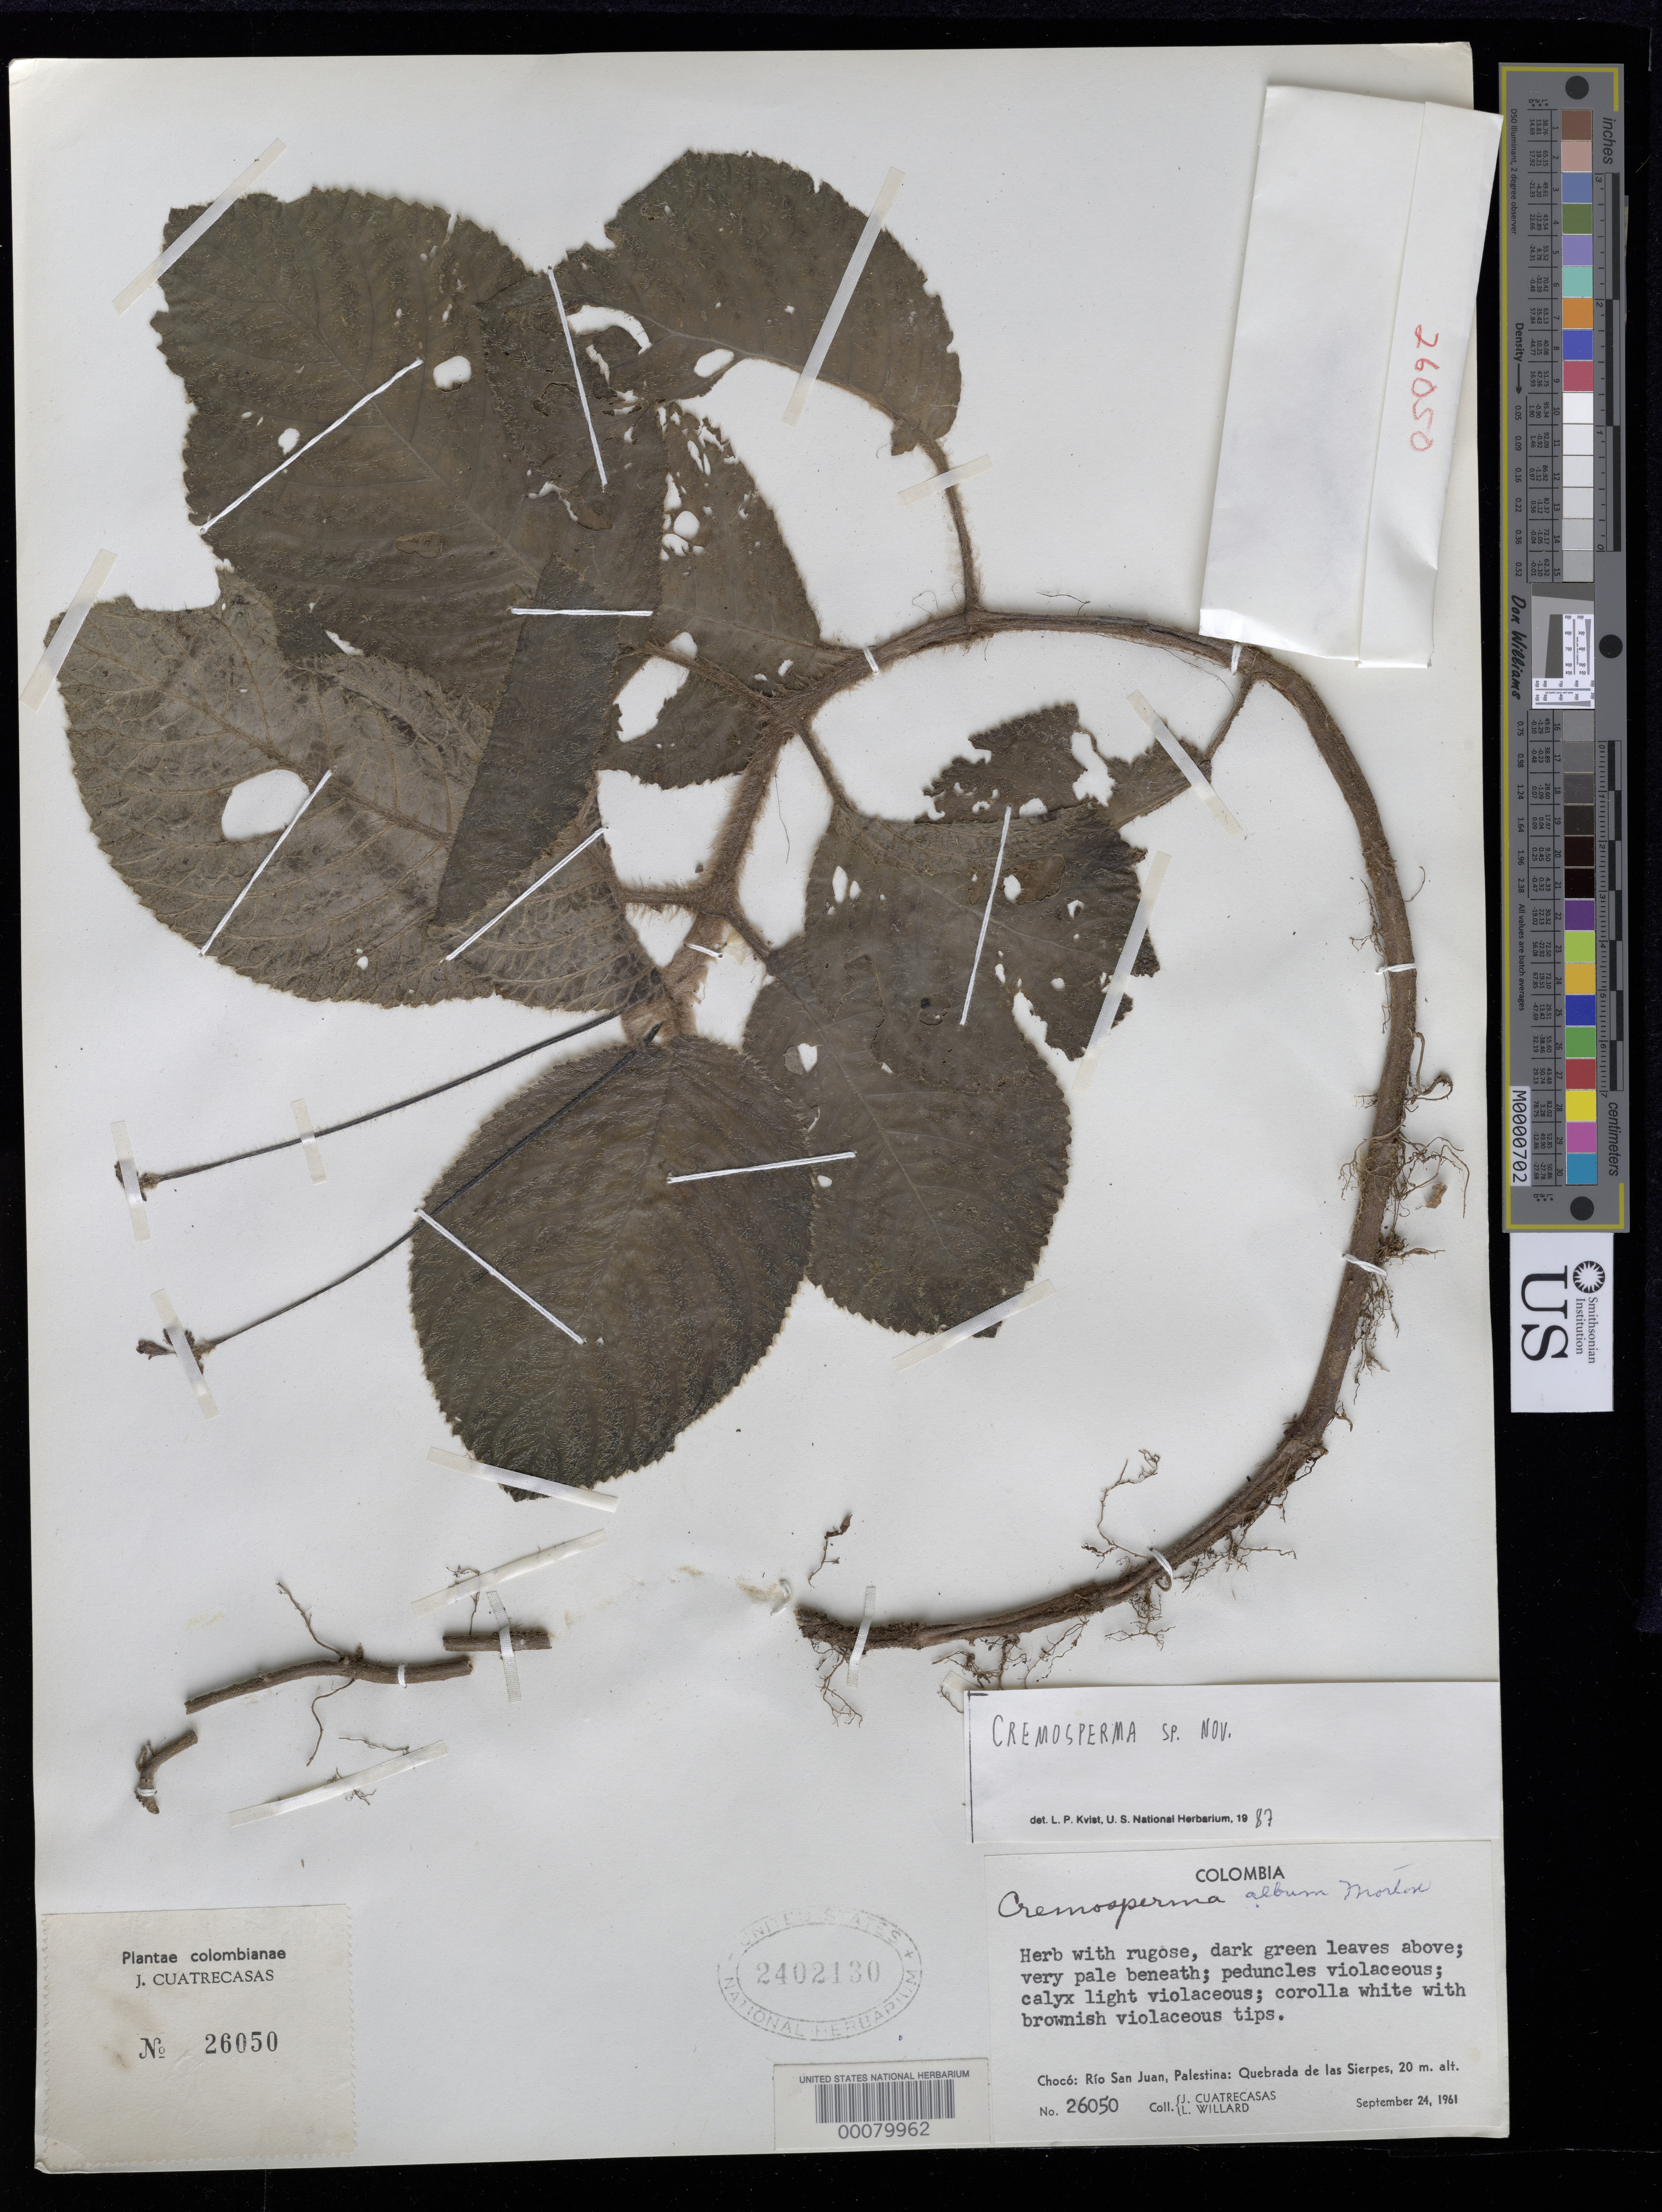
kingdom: Plantae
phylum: Tracheophyta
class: Magnoliopsida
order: Lamiales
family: Gesneriaceae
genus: Cremosperma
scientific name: Cremosperma sp.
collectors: J. Cuatrecasas & L. Willard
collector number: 26050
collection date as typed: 24 Sep 1961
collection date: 1961-09-24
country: Colombia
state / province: Chocó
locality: Rio San Juan, Palestina, Quebrada de las Sierpes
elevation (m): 20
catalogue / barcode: US 2402130